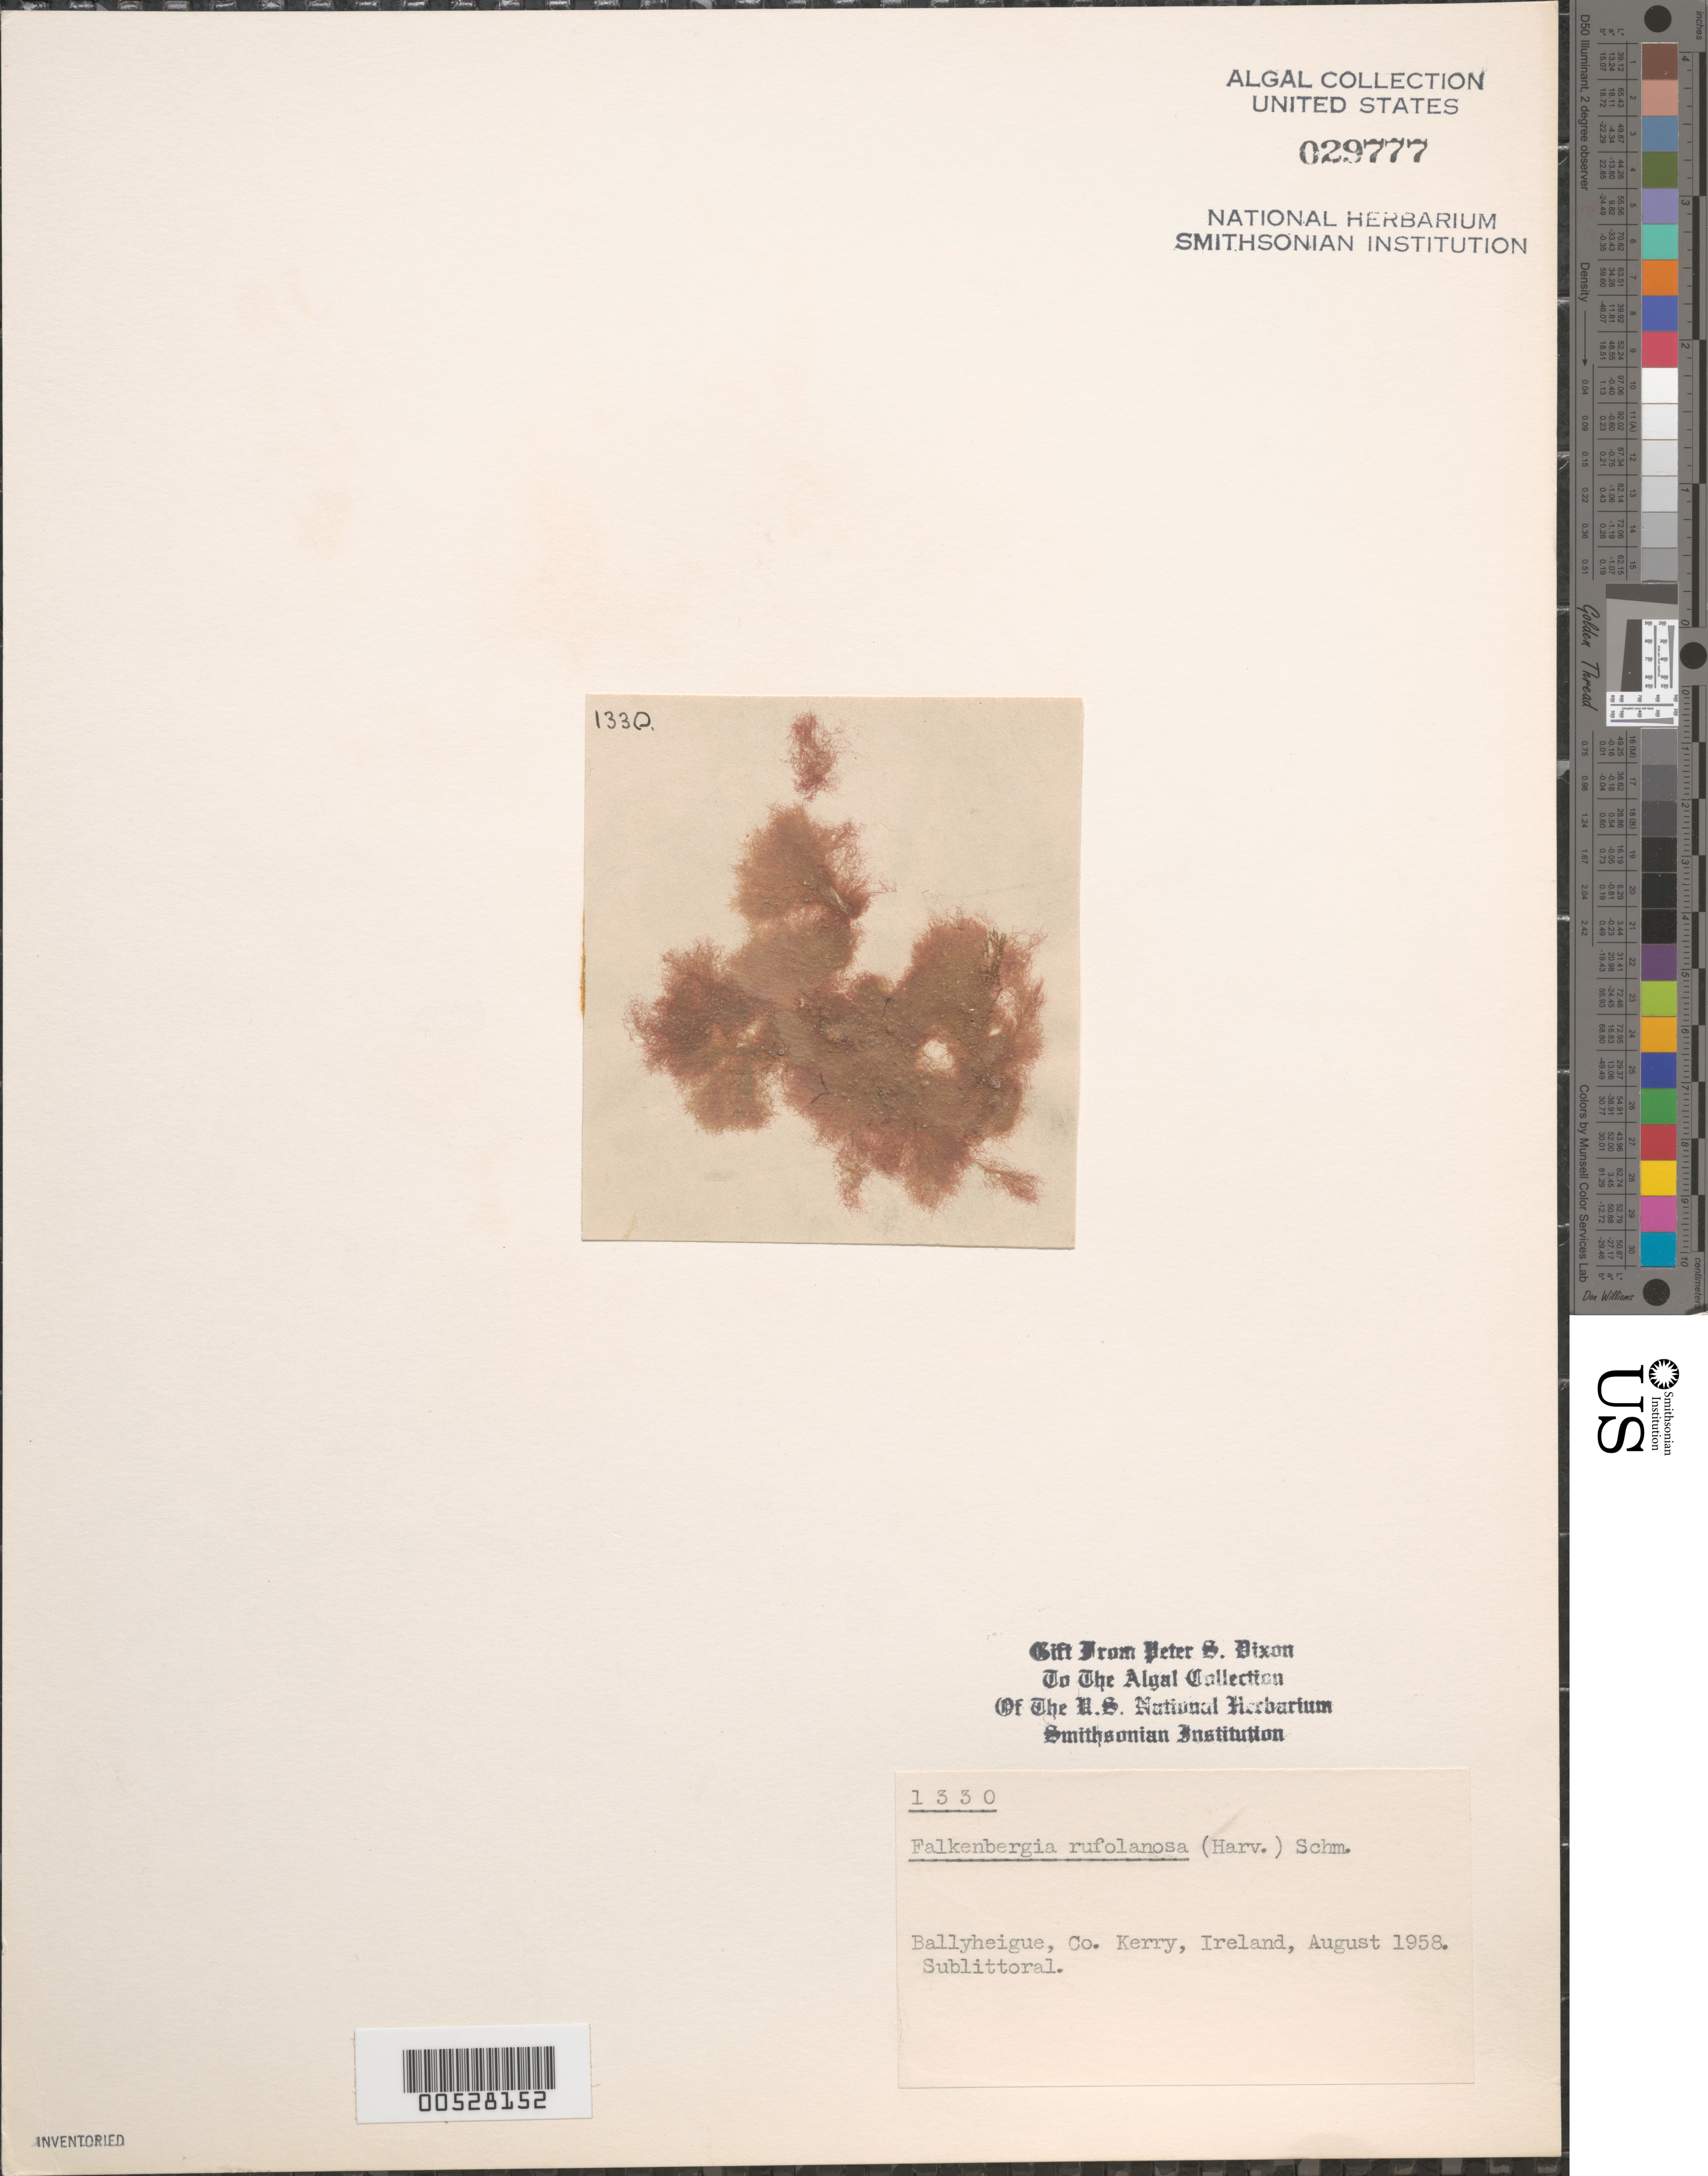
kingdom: Plantae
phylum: Rhodophyta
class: Florideophyceae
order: Bonnemaisoniales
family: Bonnemaisoniaceae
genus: Asparagopsis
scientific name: Asparagopsis armata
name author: Harv.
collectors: P. S. Dixon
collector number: PSD 1330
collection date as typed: Aug 1958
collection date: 1958-08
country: Ireland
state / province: Munster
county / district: Kerry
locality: Ballyheigue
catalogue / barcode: US 29777